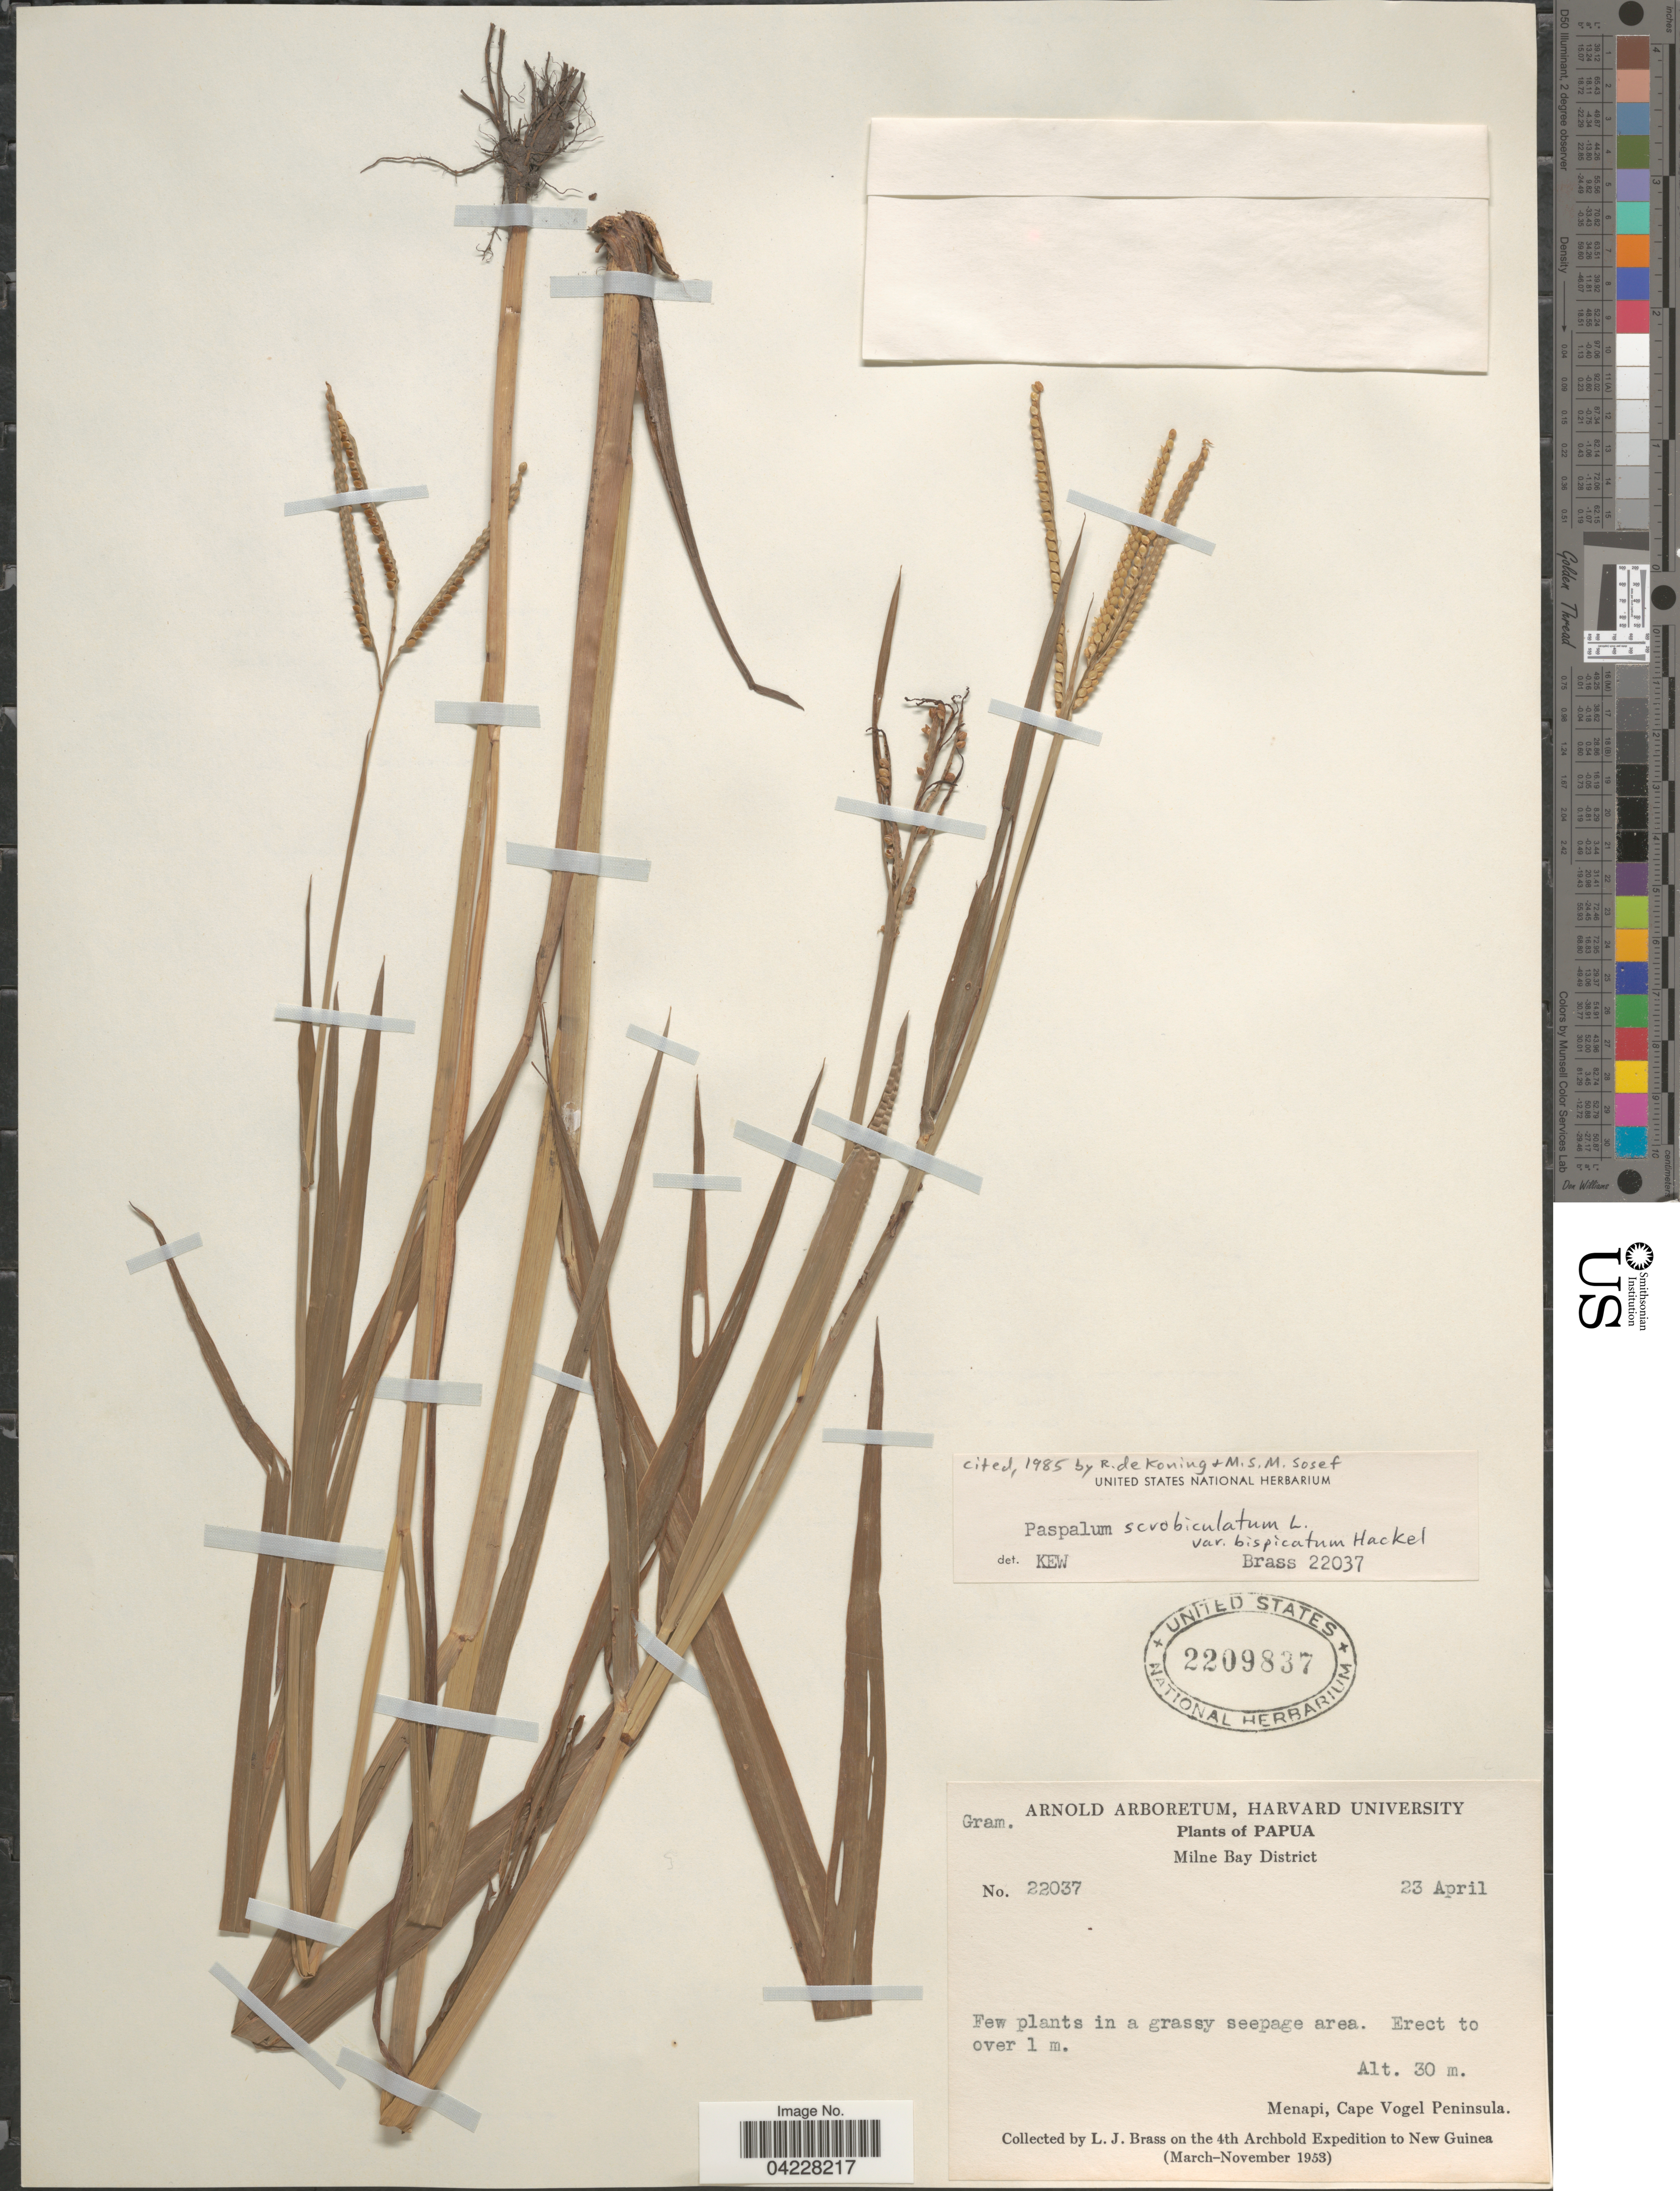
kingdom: Plantae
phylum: Tracheophyta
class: Liliopsida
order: Poales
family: Poaceae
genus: Paspalum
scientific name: Paspalum scrobiculatum var. bispicatum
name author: Hack. ex Merr.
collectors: L. J. Brass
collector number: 22037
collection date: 1953-04-23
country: Papua New Guinea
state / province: Milne Bay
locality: Papua. Milne Bay District. Menapi, Cape Vogel Peninsula. The 4th Archbold Expedition to New Guinea (March-November 1953).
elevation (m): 30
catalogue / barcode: US 2209837